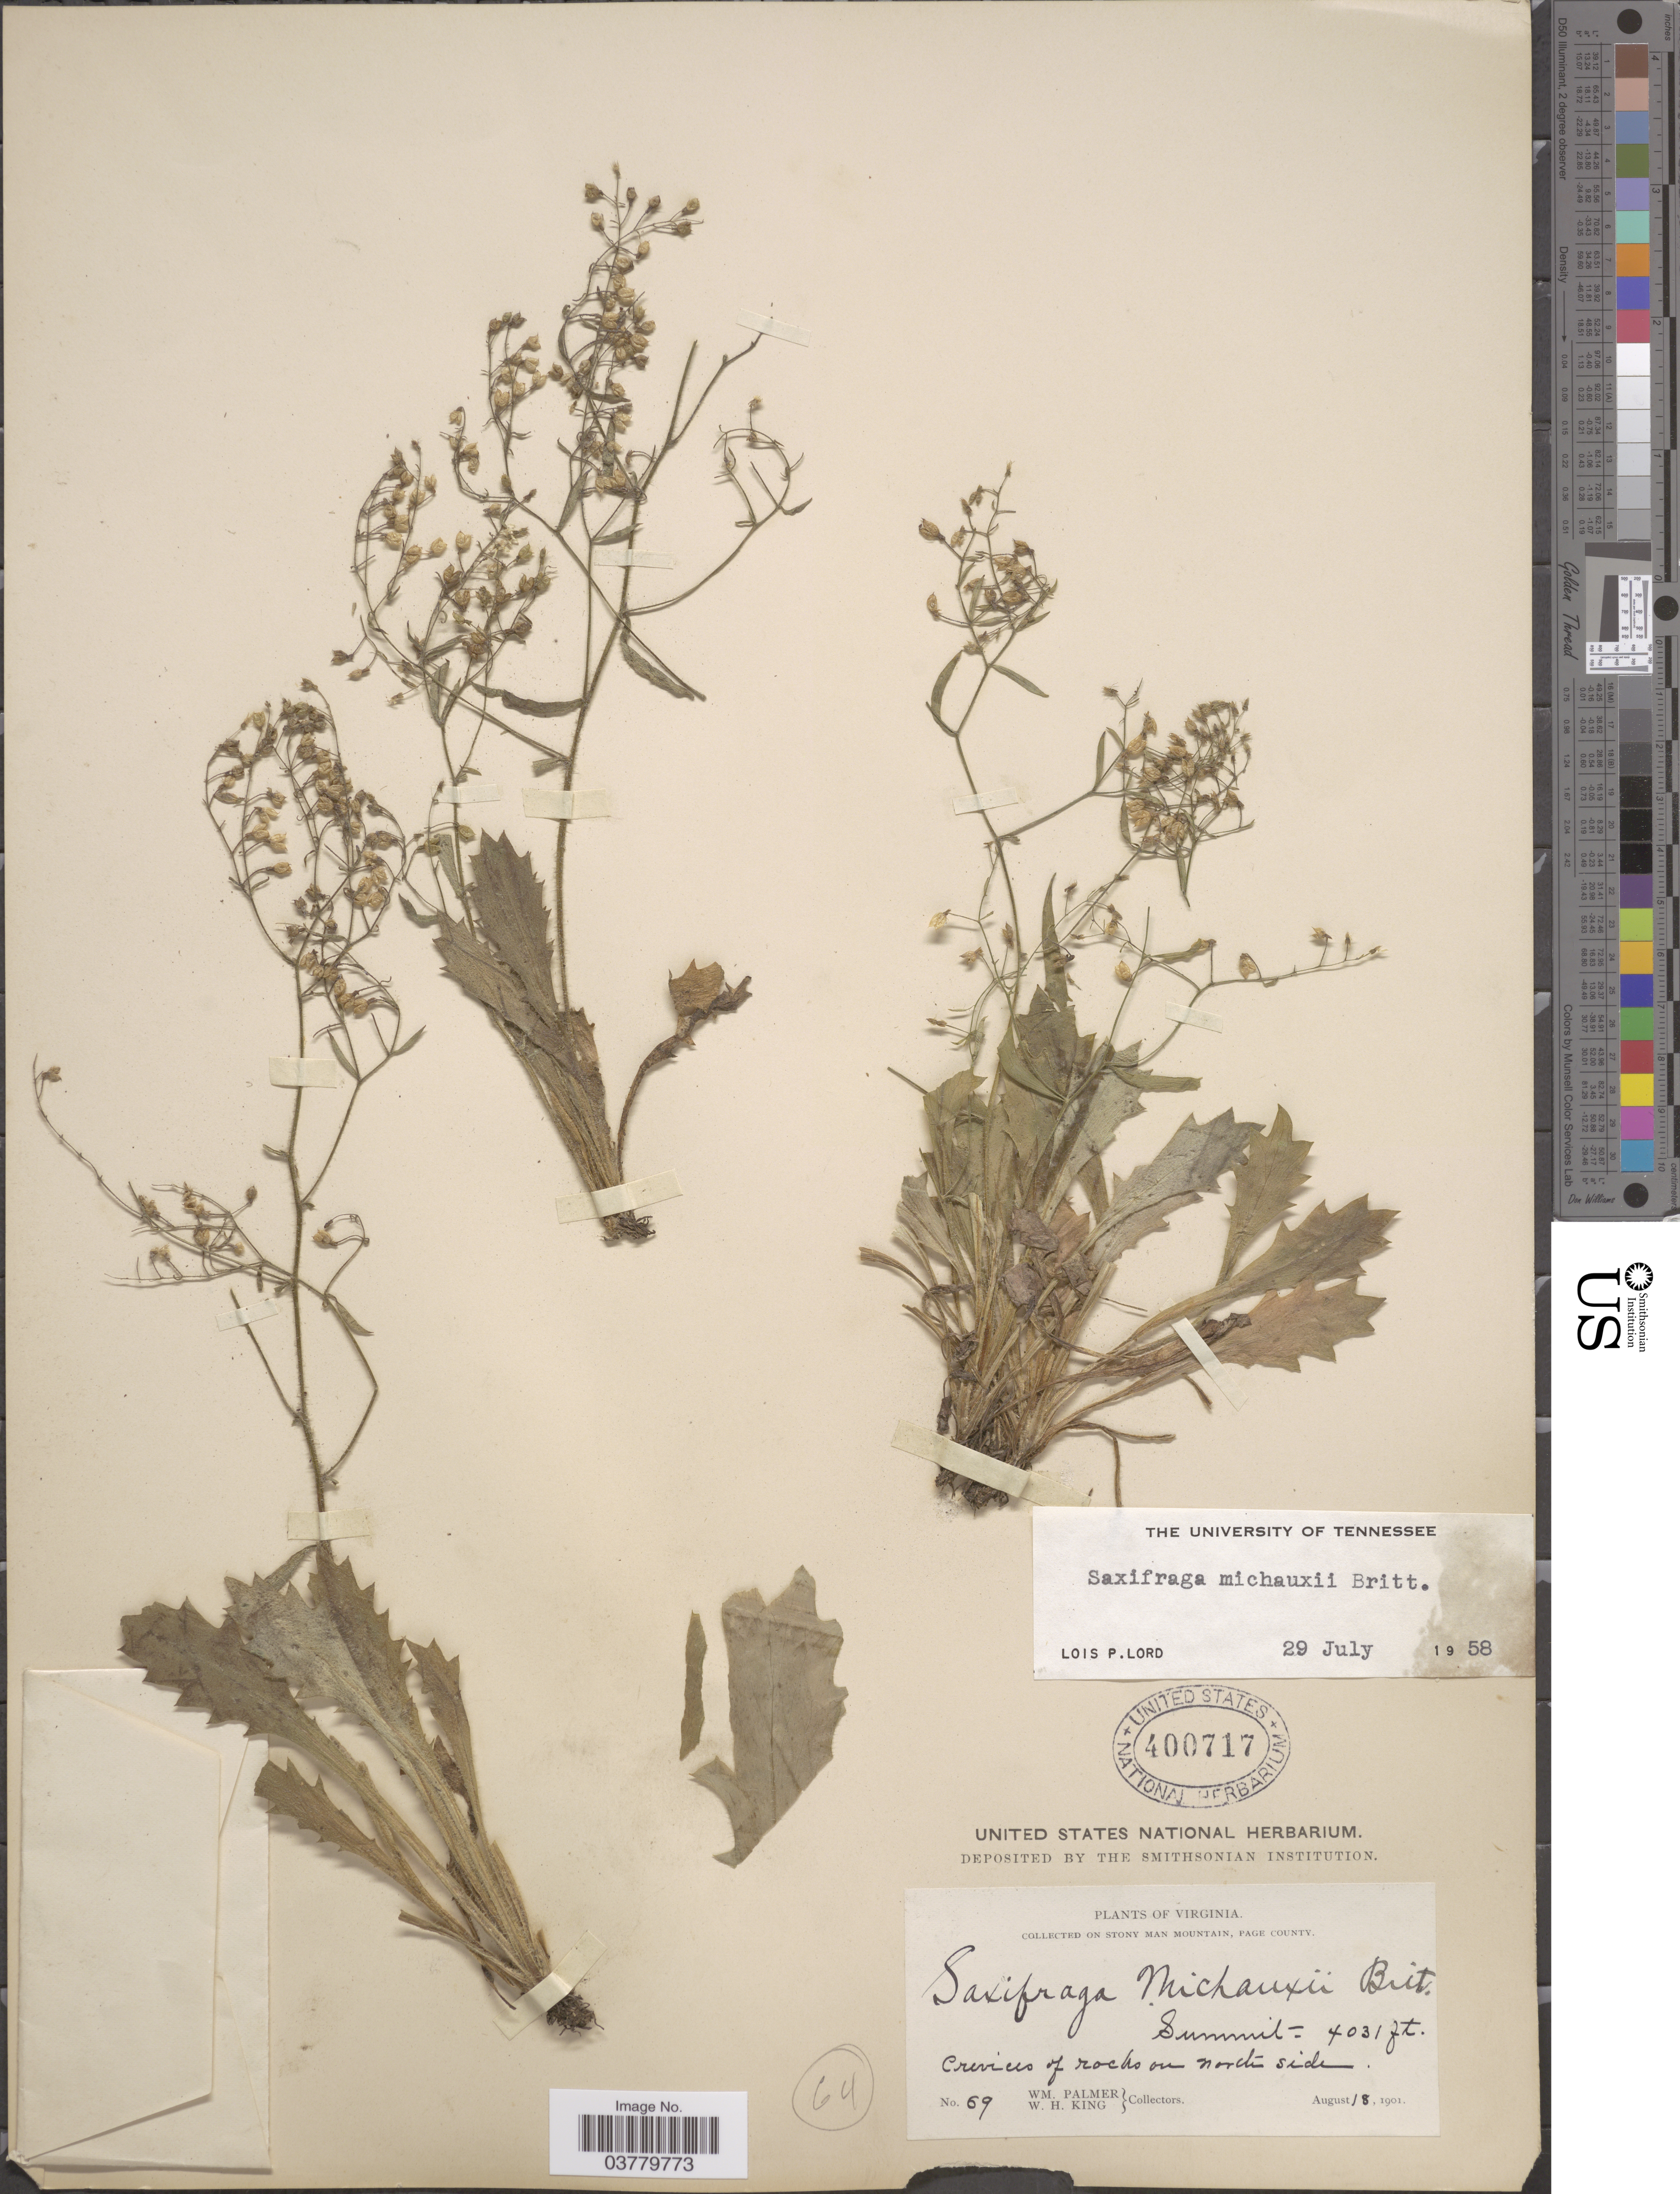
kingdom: Plantae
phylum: Tracheophyta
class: Magnoliopsida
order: Saxifragales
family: Saxifragaceae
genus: Micranthes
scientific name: Micranthes petiolaris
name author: (Raf.) Bush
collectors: W. Palmer & W. H. King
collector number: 69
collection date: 1901-08-18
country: United States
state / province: Virginia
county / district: Page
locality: On Stony Man Mountain Summit. Crevices of rocks on north side.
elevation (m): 1229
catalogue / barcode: US 400717